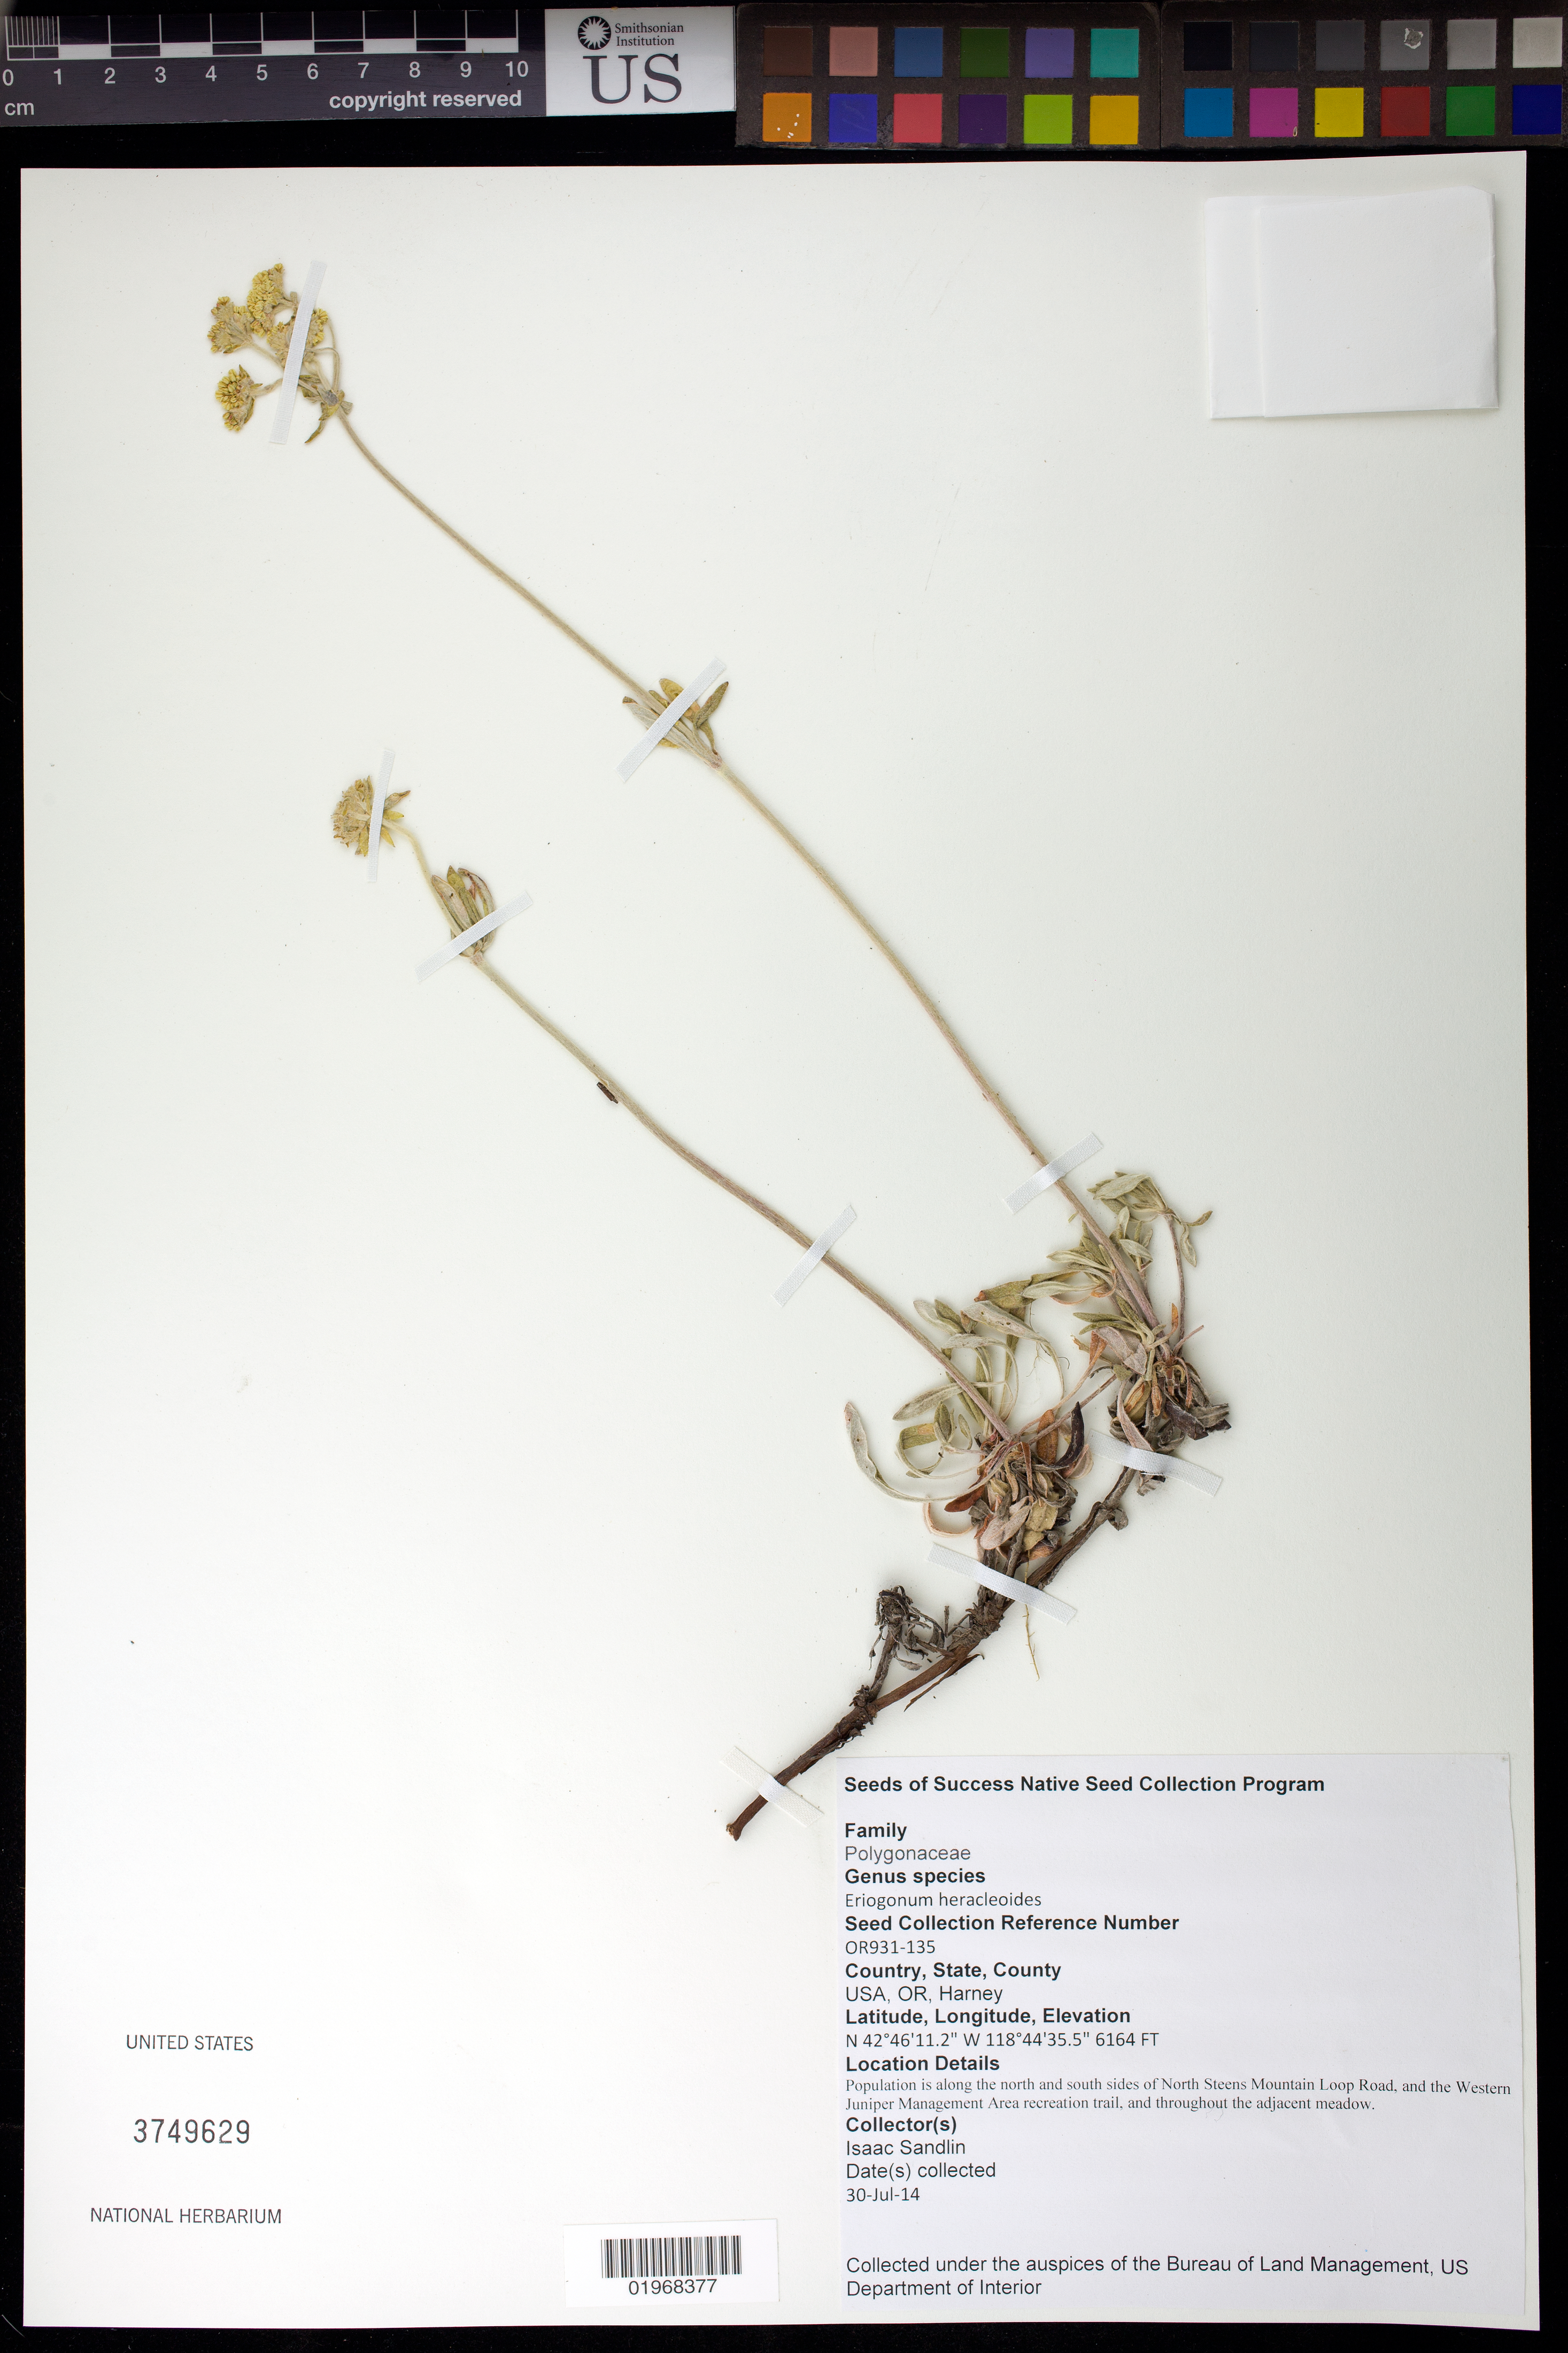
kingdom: Plantae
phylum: Tracheophyta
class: Magnoliopsida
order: Caryophyllales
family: Polygonaceae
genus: Eriogonum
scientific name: Eriogonum heracleoides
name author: Nutt.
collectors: I. Sandlin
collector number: OR931-135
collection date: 2014-07-30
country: United States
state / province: Oregon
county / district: Harney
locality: Steens Mountain Cooperative Management and Protection Area. North Steens Mountain Loop Rd and Western Juniper Management Area recreation trai.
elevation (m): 1879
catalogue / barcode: US 3749629